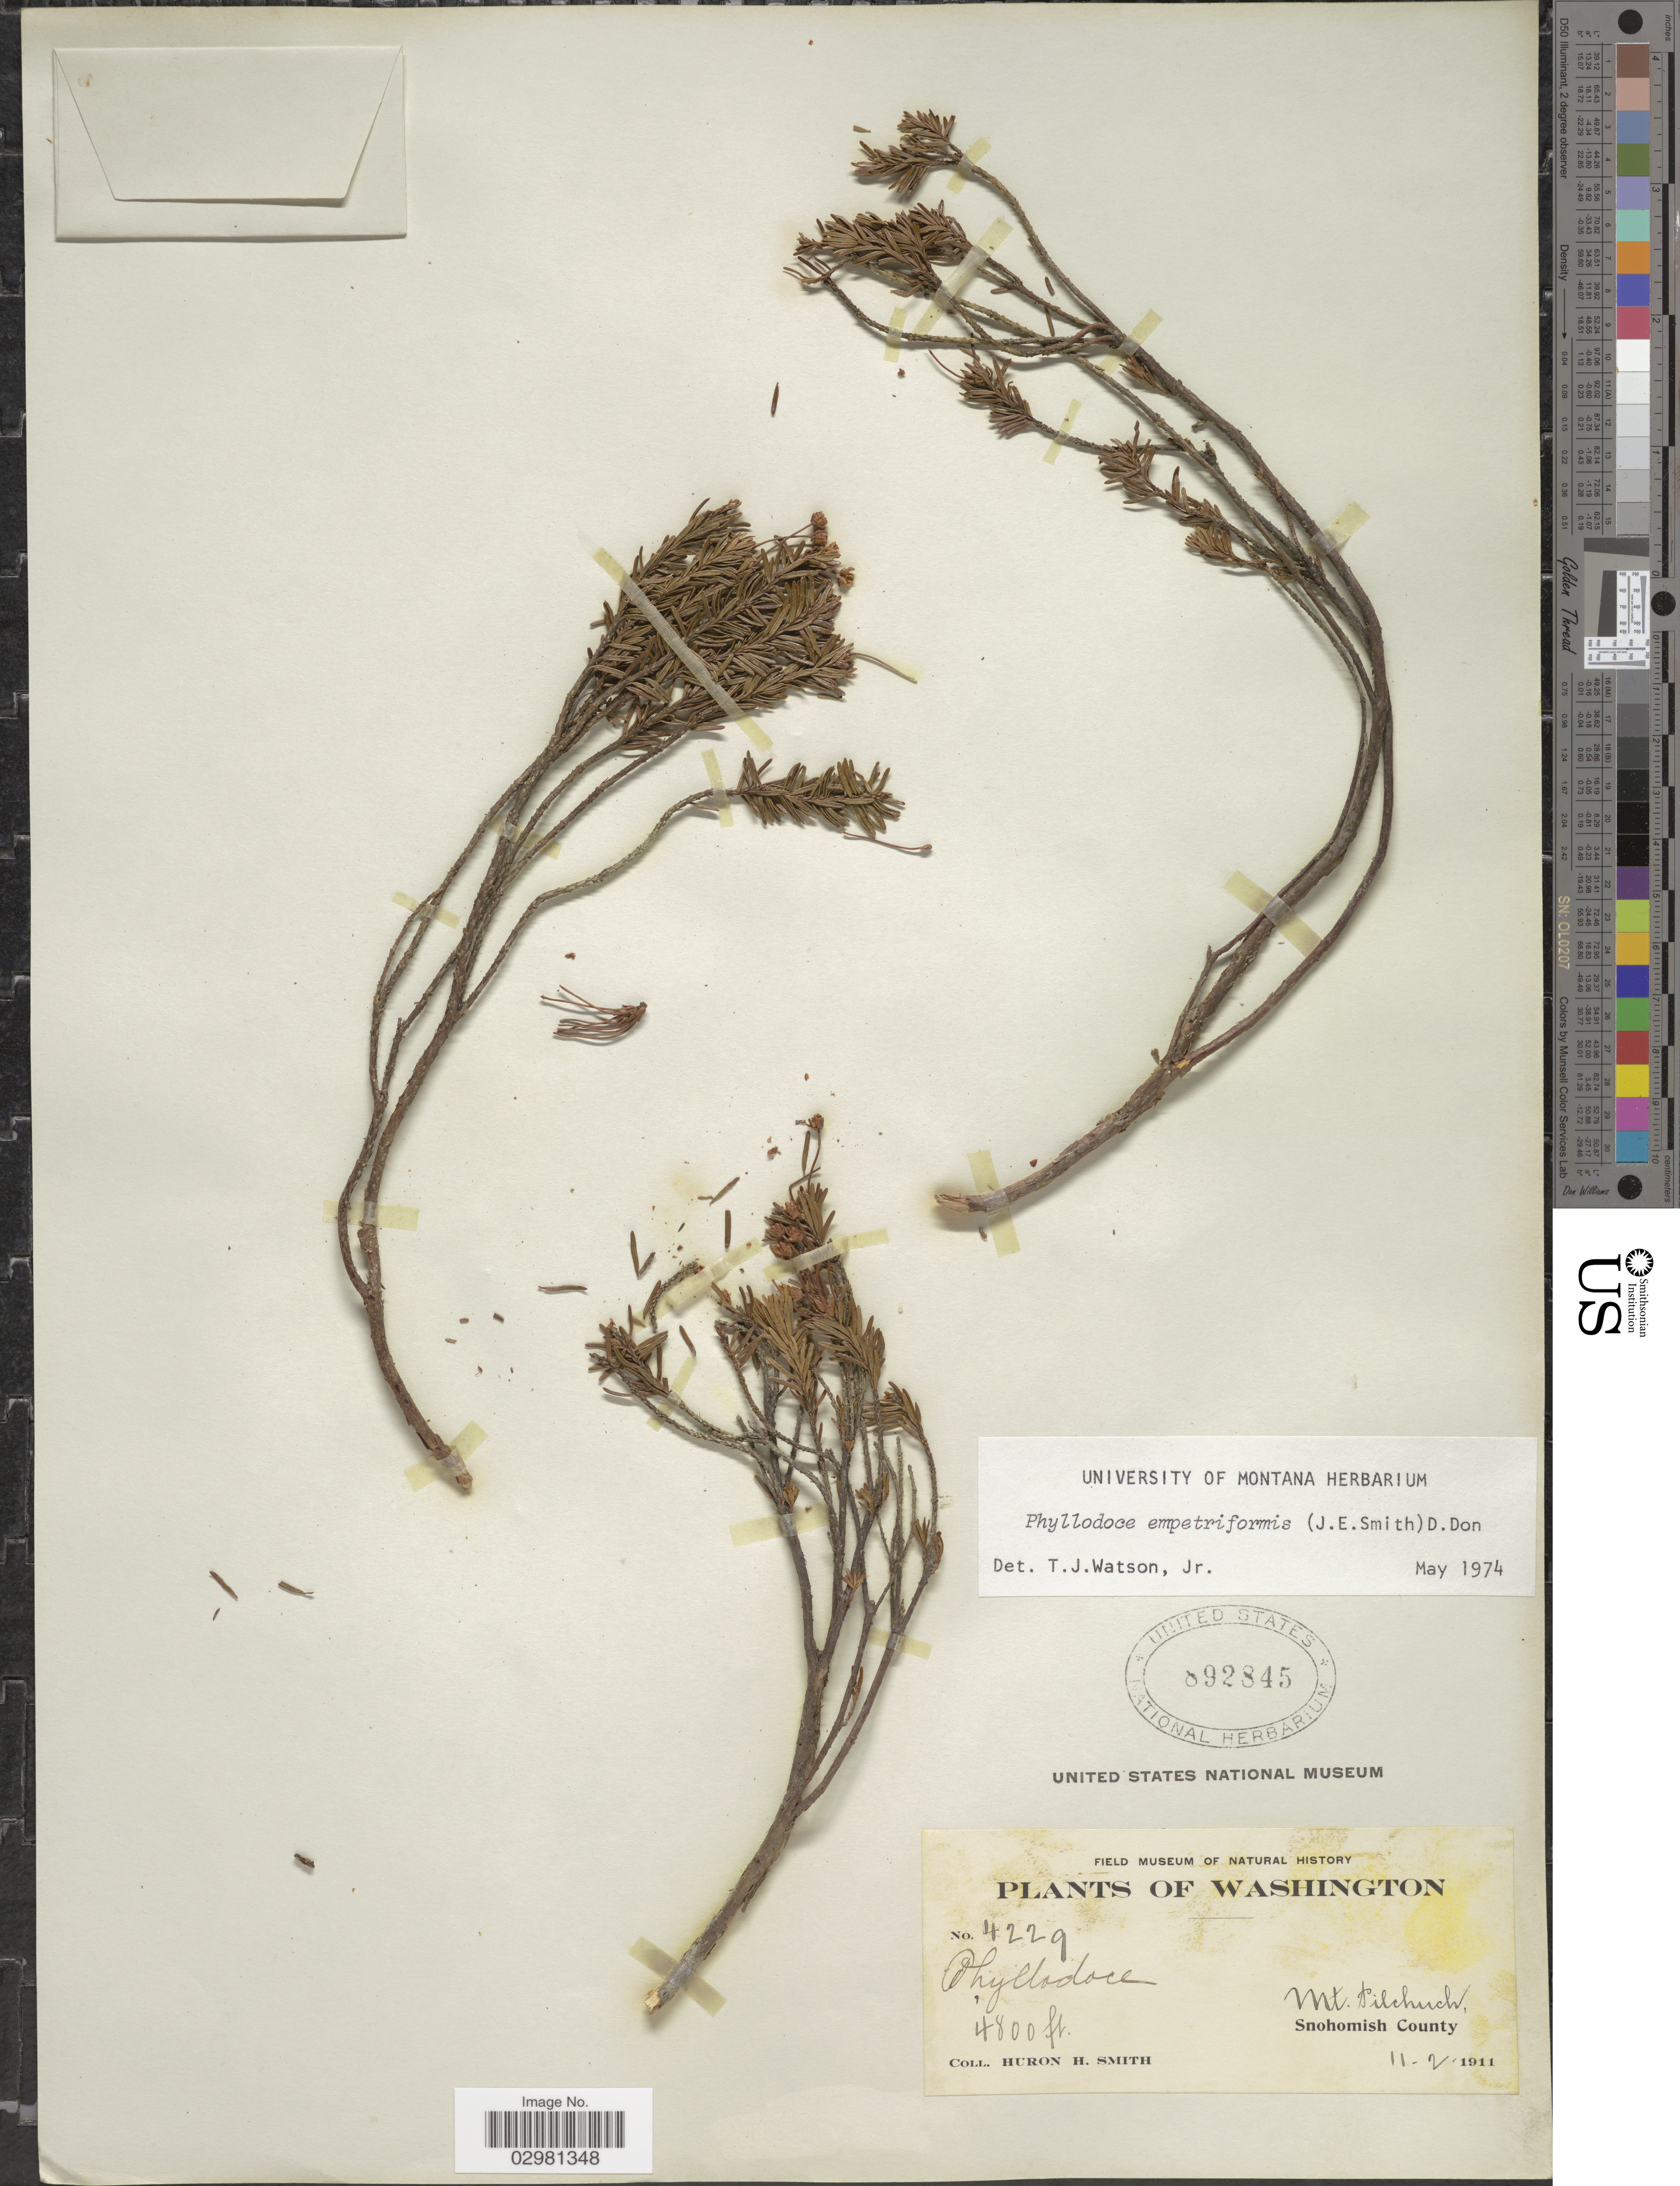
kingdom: Plantae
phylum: Tracheophyta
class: Magnoliopsida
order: Ericales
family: Ericaceae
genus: Phyllodoce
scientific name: Phyllodoce empetiformis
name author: (Small) D. Don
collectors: Huron H. Smith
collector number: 4229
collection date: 1911-02-11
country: United States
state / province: Washington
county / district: Snohomish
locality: Mt. Pilchuch, Snohomish County.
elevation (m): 1463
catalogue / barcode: US 892845